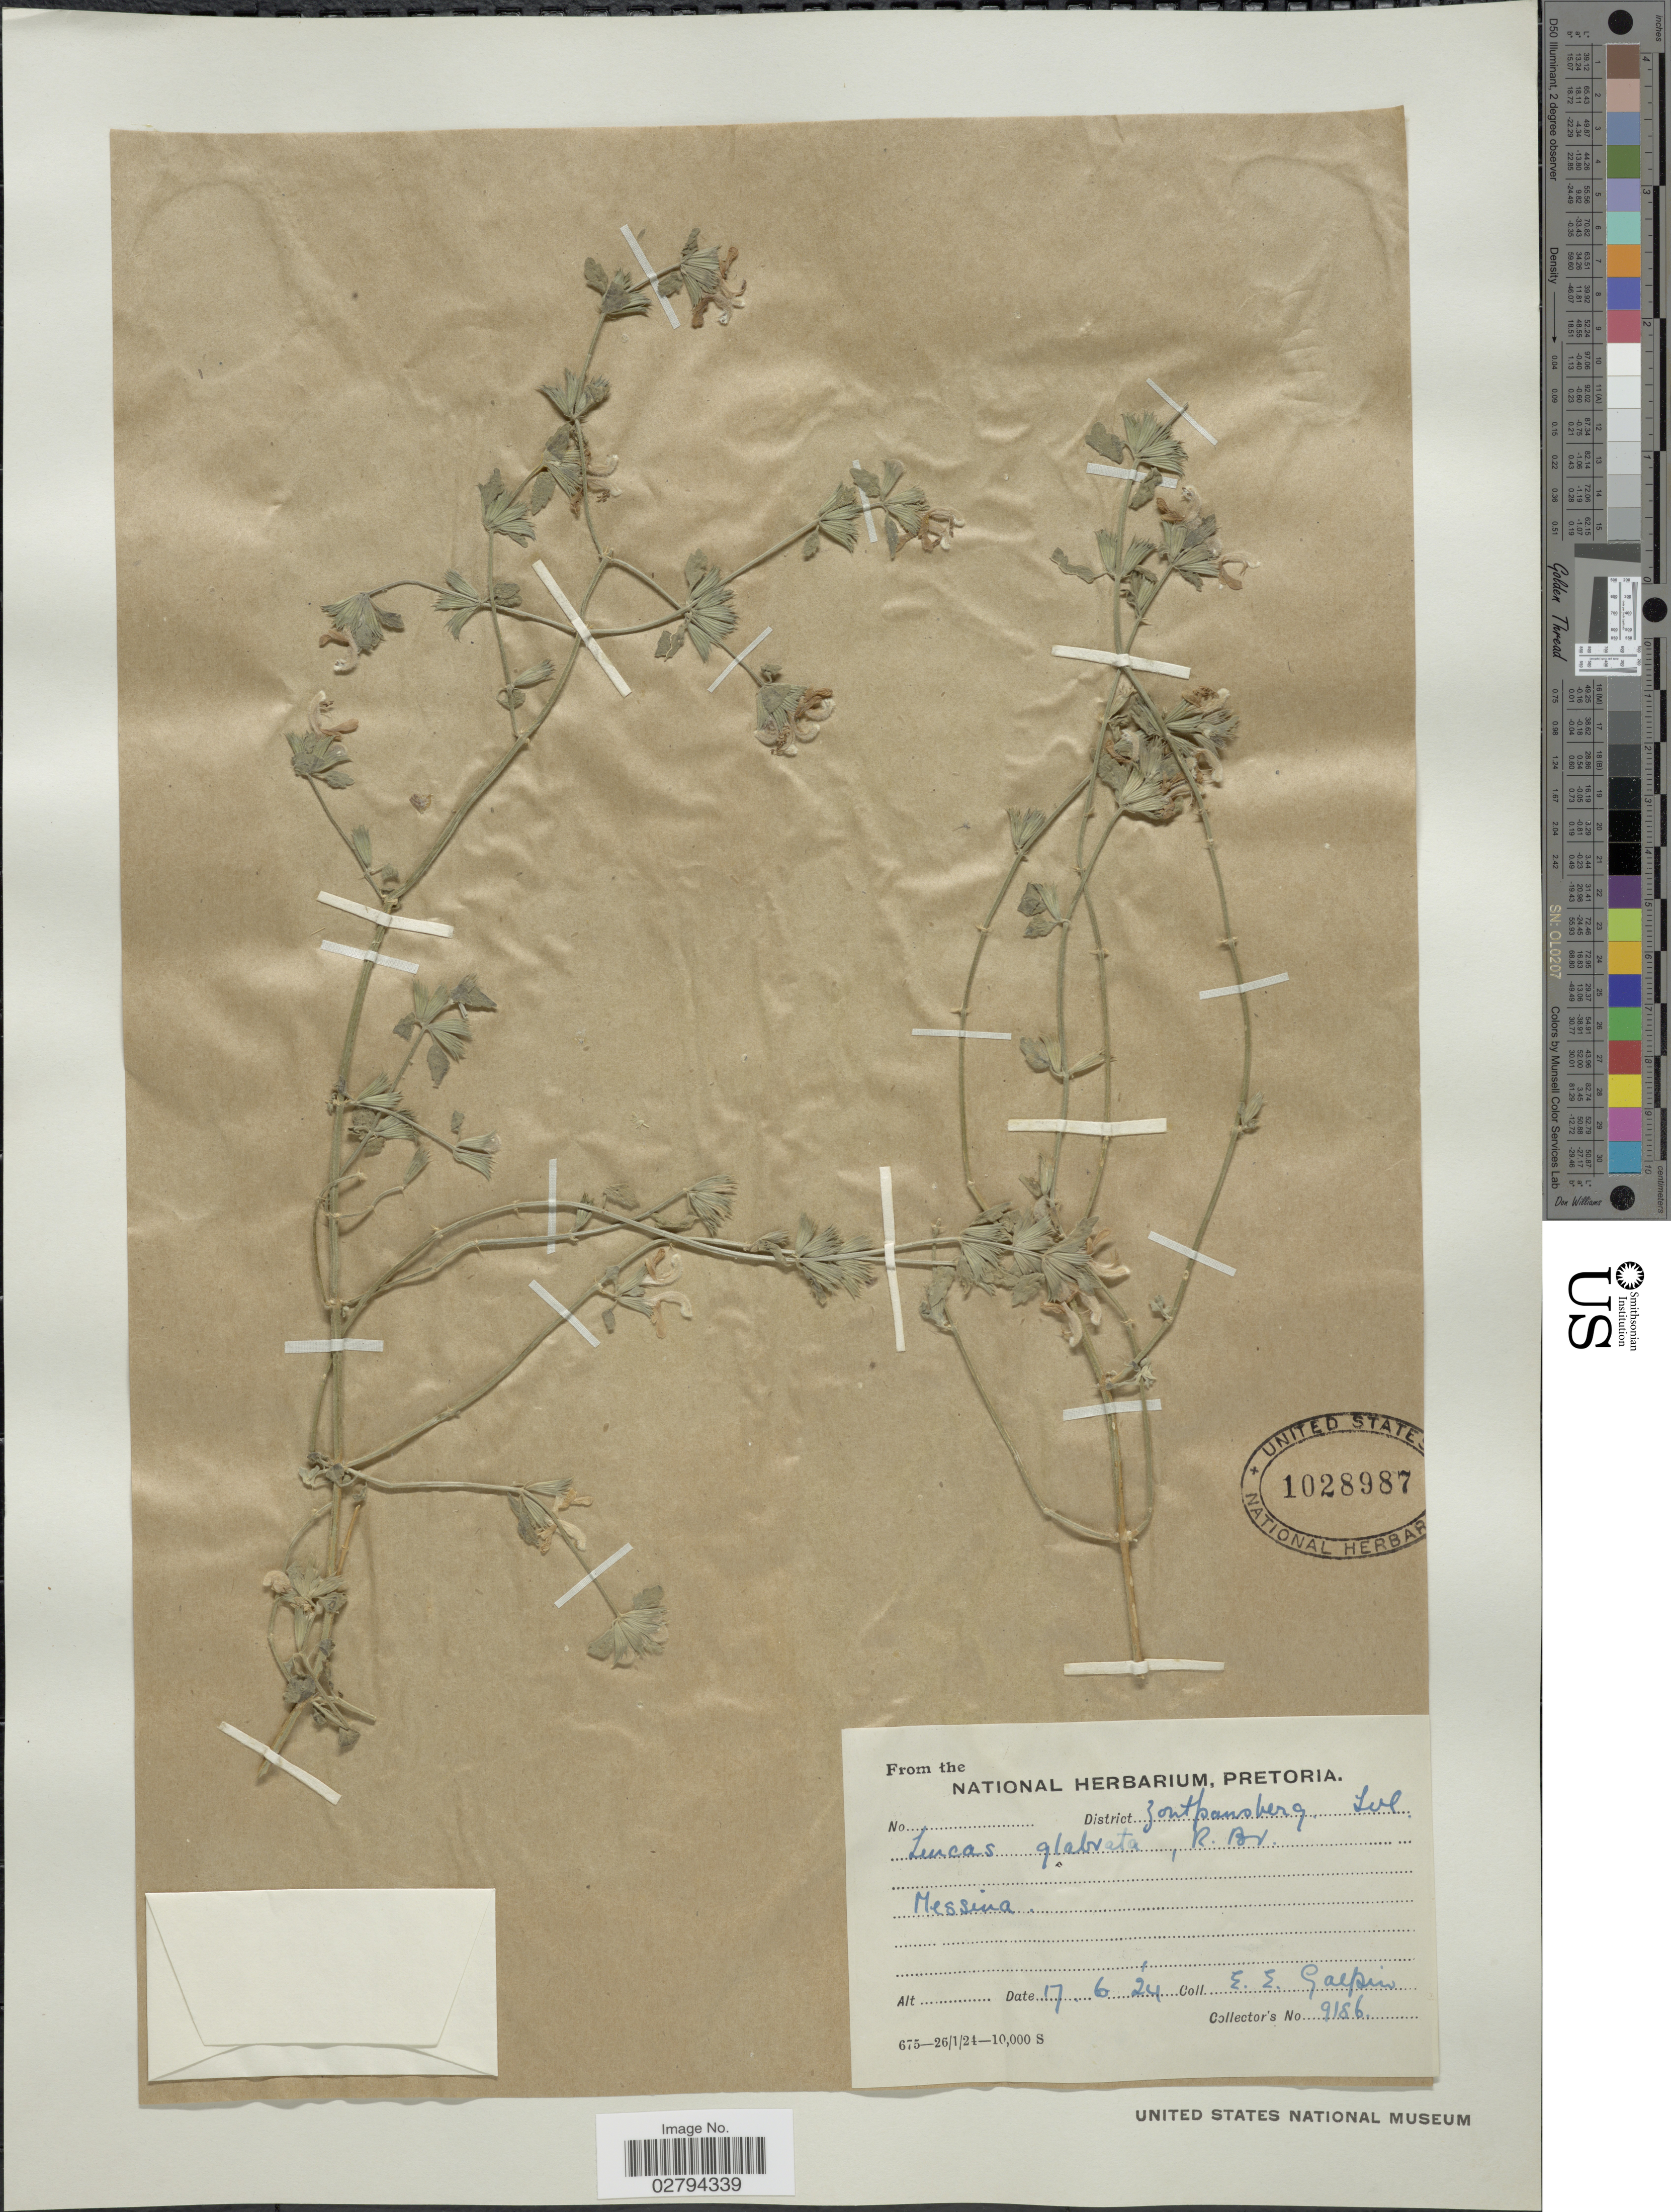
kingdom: Plantae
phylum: Tracheophyta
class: Magnoliopsida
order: Lamiales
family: Lamiaceae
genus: Leucas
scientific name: Leucas glabrata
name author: (Vahl) Sm.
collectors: E. Galpin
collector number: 9186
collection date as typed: Transcribed d/m/y: 17/6/24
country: South Africa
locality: District Zoutpansberg. Tvl. Messina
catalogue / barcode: US 1028987